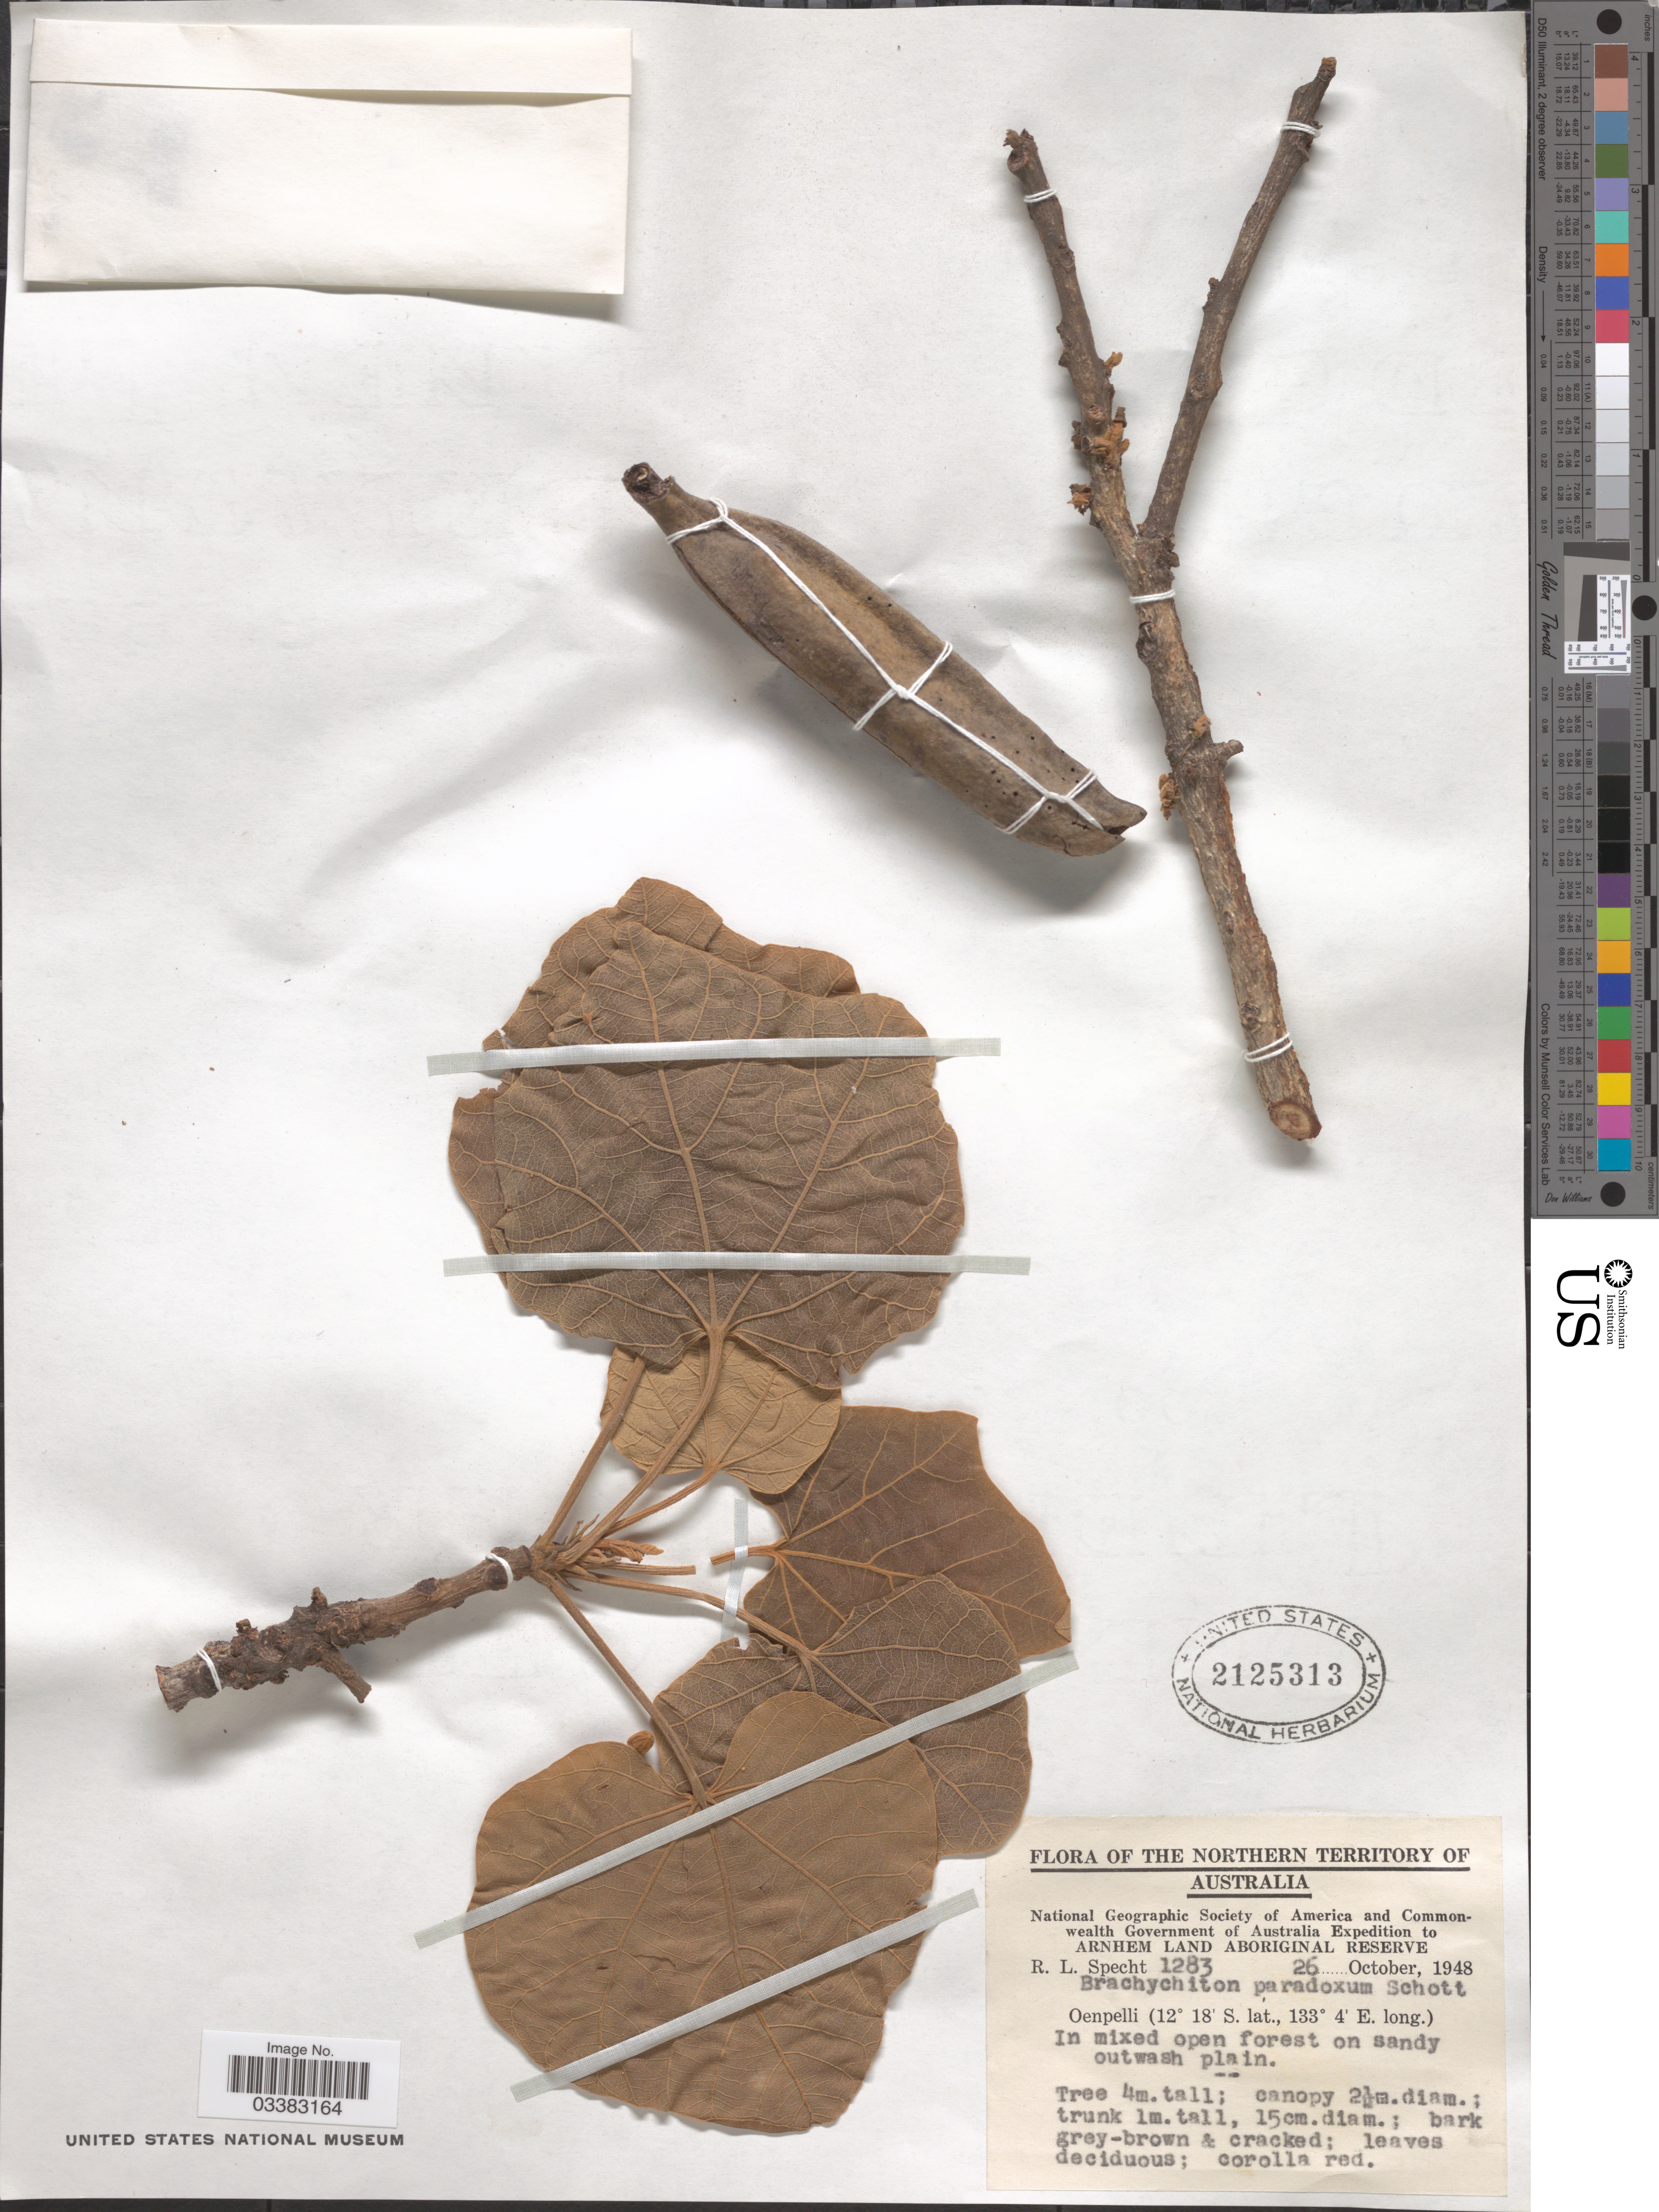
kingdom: Plantae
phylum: Tracheophyta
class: Magnoliopsida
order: Malvales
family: Malvaceae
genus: Brachychiton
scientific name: Brachychiton paradoxus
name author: Schott & Endl.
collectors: R. L. Specht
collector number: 1283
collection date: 1948-10-26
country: Australia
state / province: Northern Territory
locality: Oenpelli.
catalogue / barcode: US 2125313